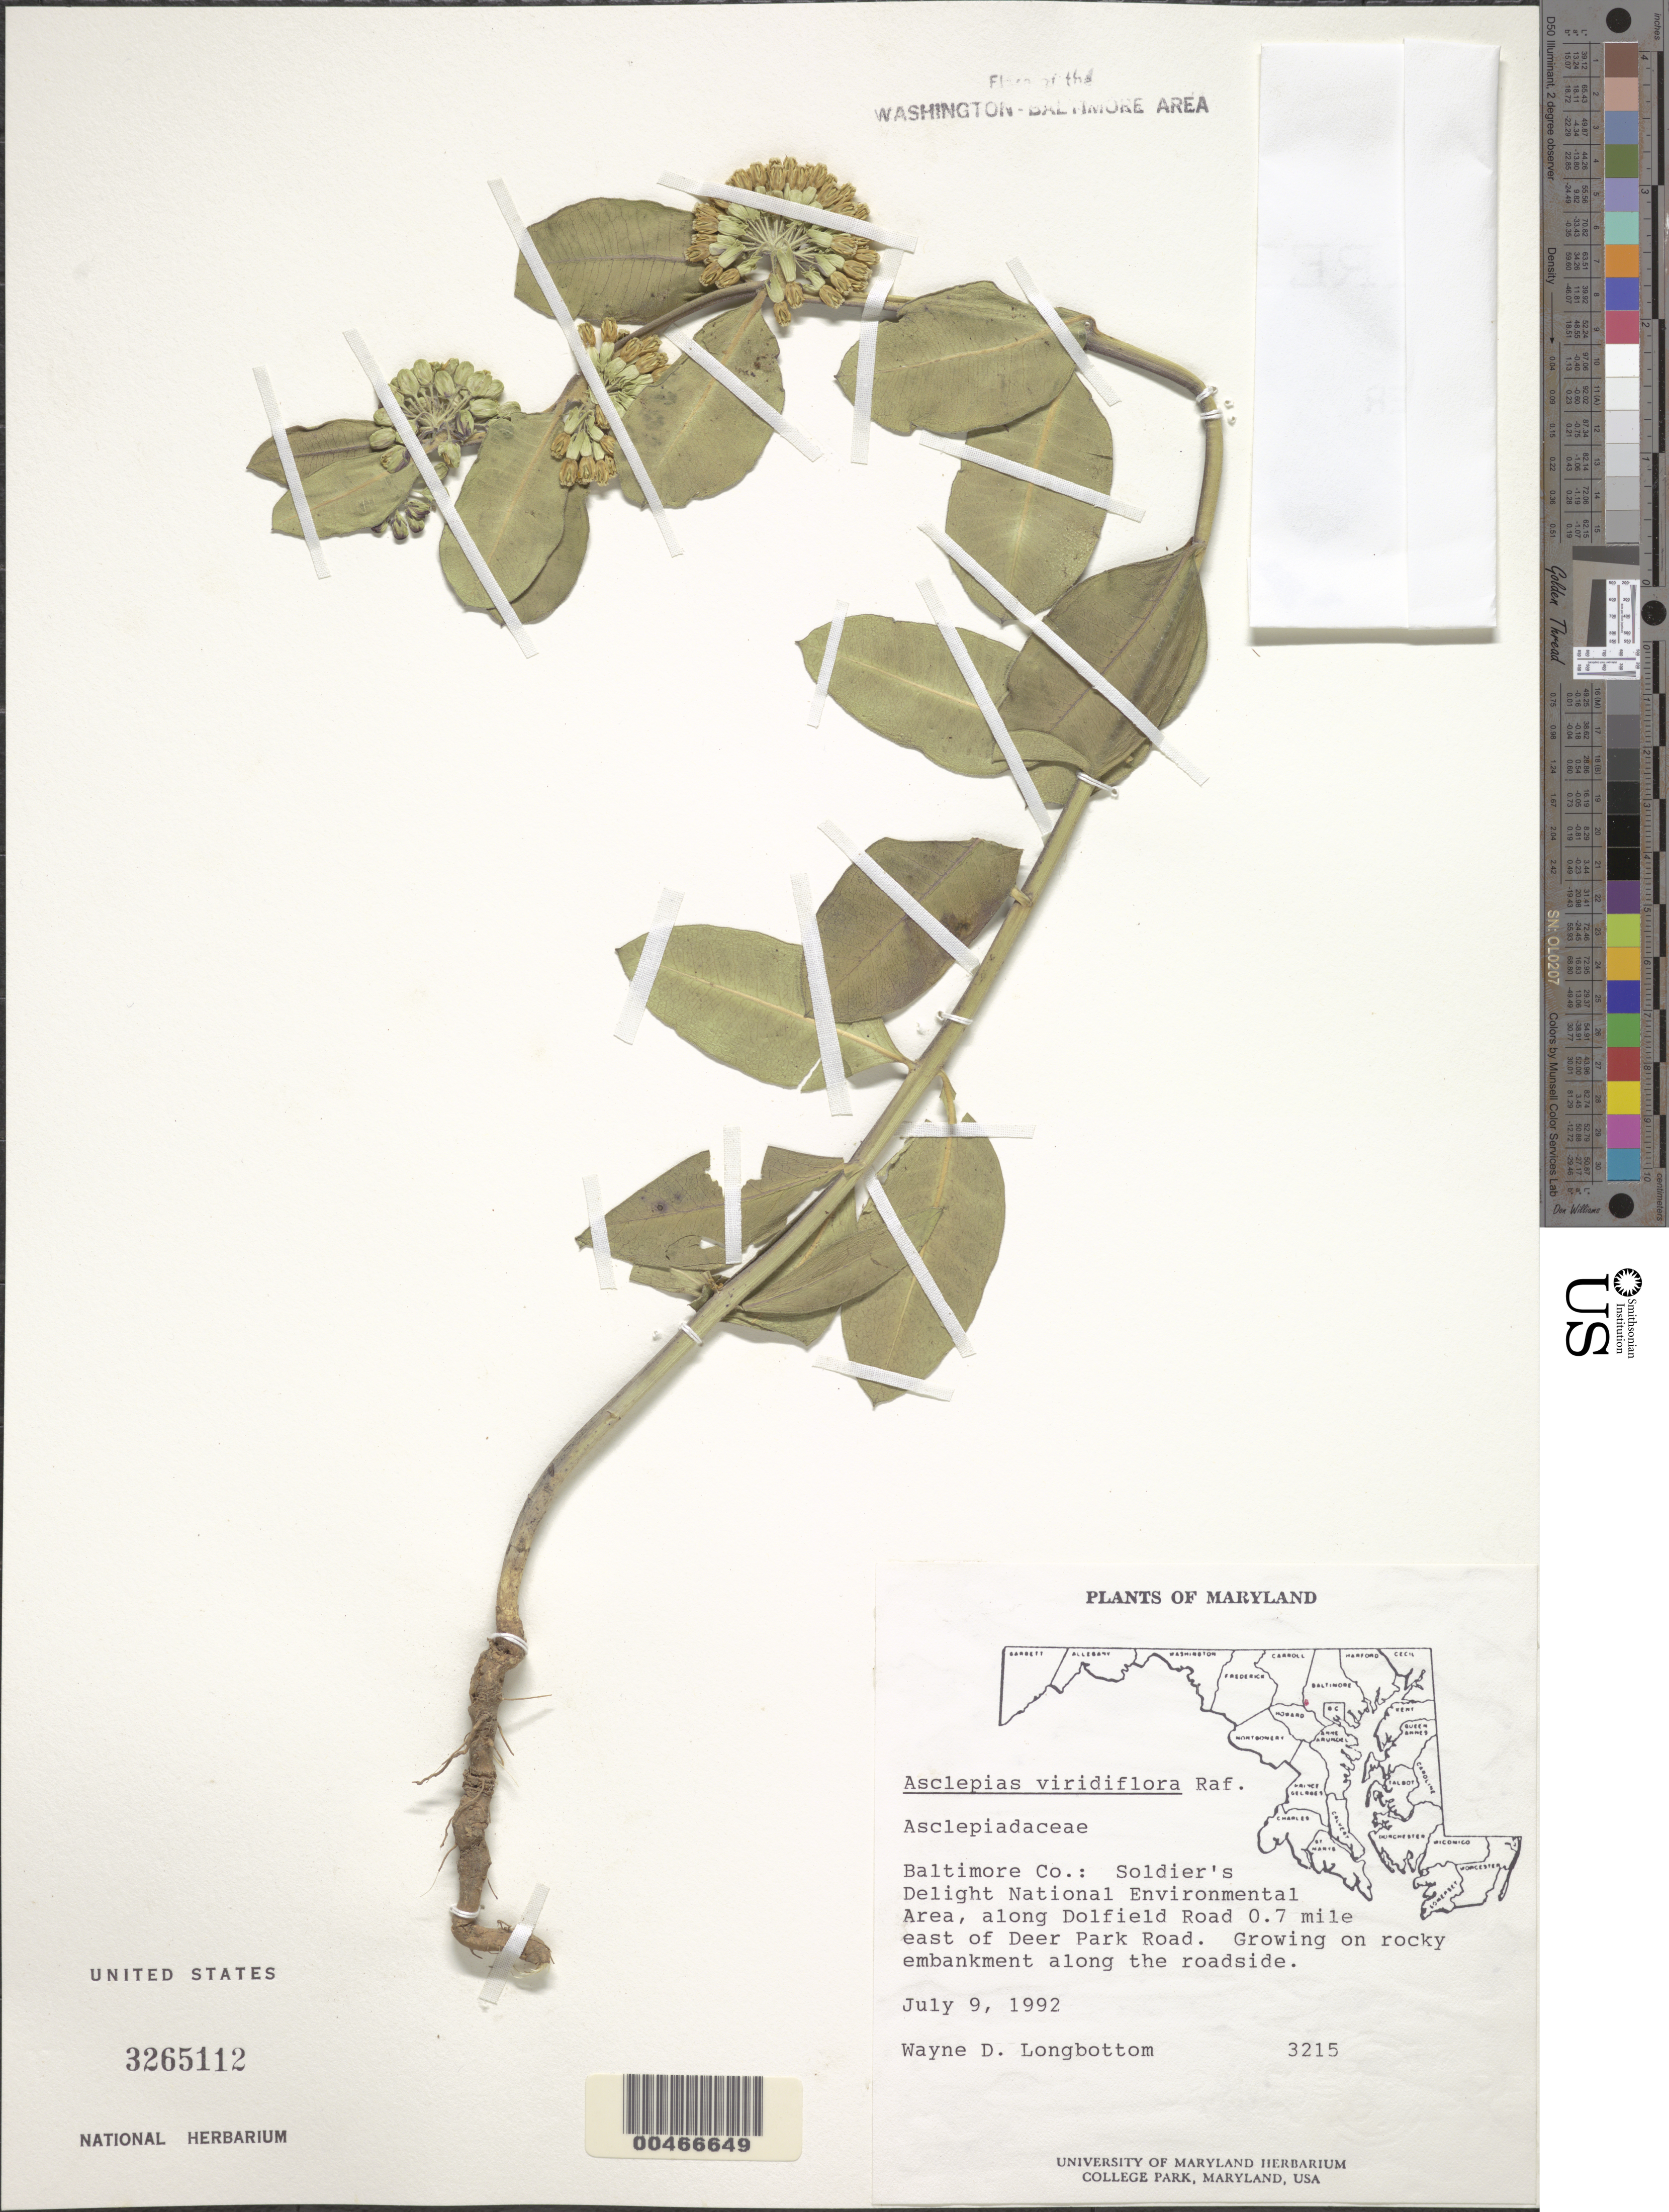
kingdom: Plantae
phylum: Tracheophyta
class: Magnoliopsida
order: Gentianales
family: Apocynaceae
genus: Asclepias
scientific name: Asclepias viridiflora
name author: Raf.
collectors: W. D. Longbottom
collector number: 3215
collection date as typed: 09 Jul 1992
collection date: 1992-07-09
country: United States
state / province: Maryland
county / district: Baltimore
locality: Soldier's Delight National Environmental Area, Dolfield Road E of Deer Park Road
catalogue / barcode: US 3265112